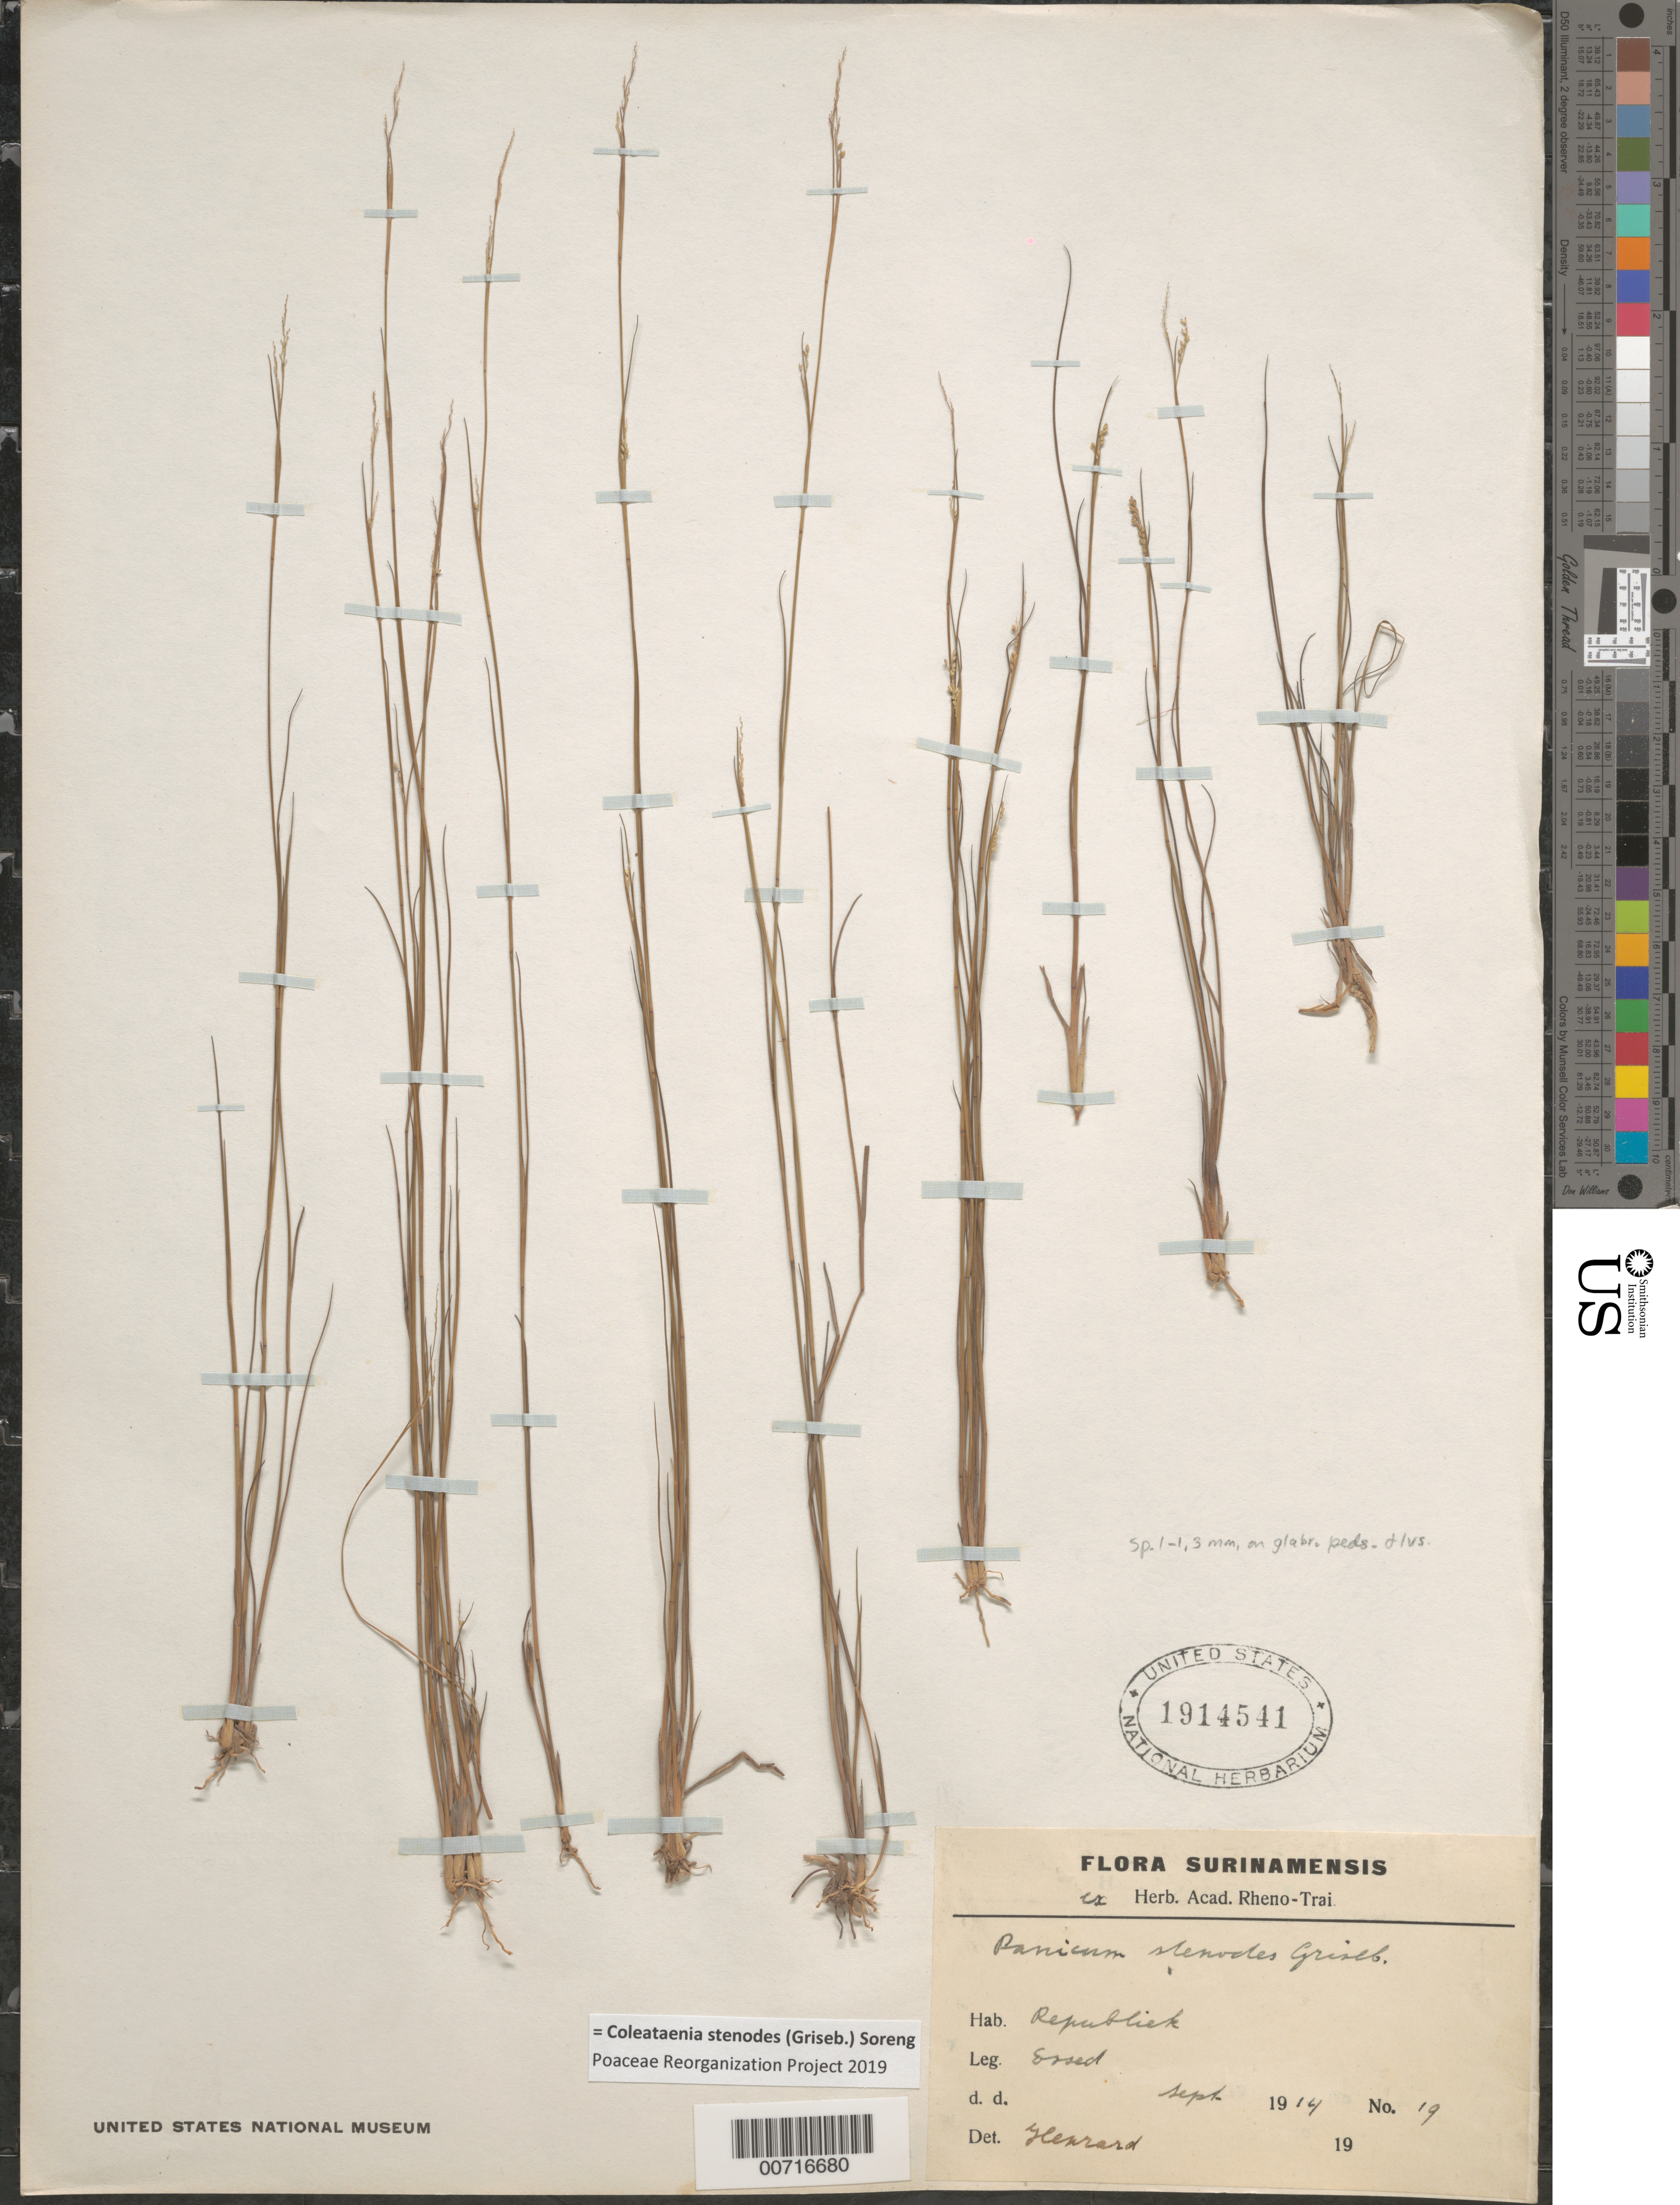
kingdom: Plantae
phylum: Tracheophyta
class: Liliopsida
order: Poales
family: Poaceae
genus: Panicum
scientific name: Panicum stenodes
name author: Griseb.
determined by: Glenrard, --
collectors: E. Essed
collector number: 19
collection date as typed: Sep-14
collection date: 1914-09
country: Suriname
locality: Republiek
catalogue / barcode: US 1914541